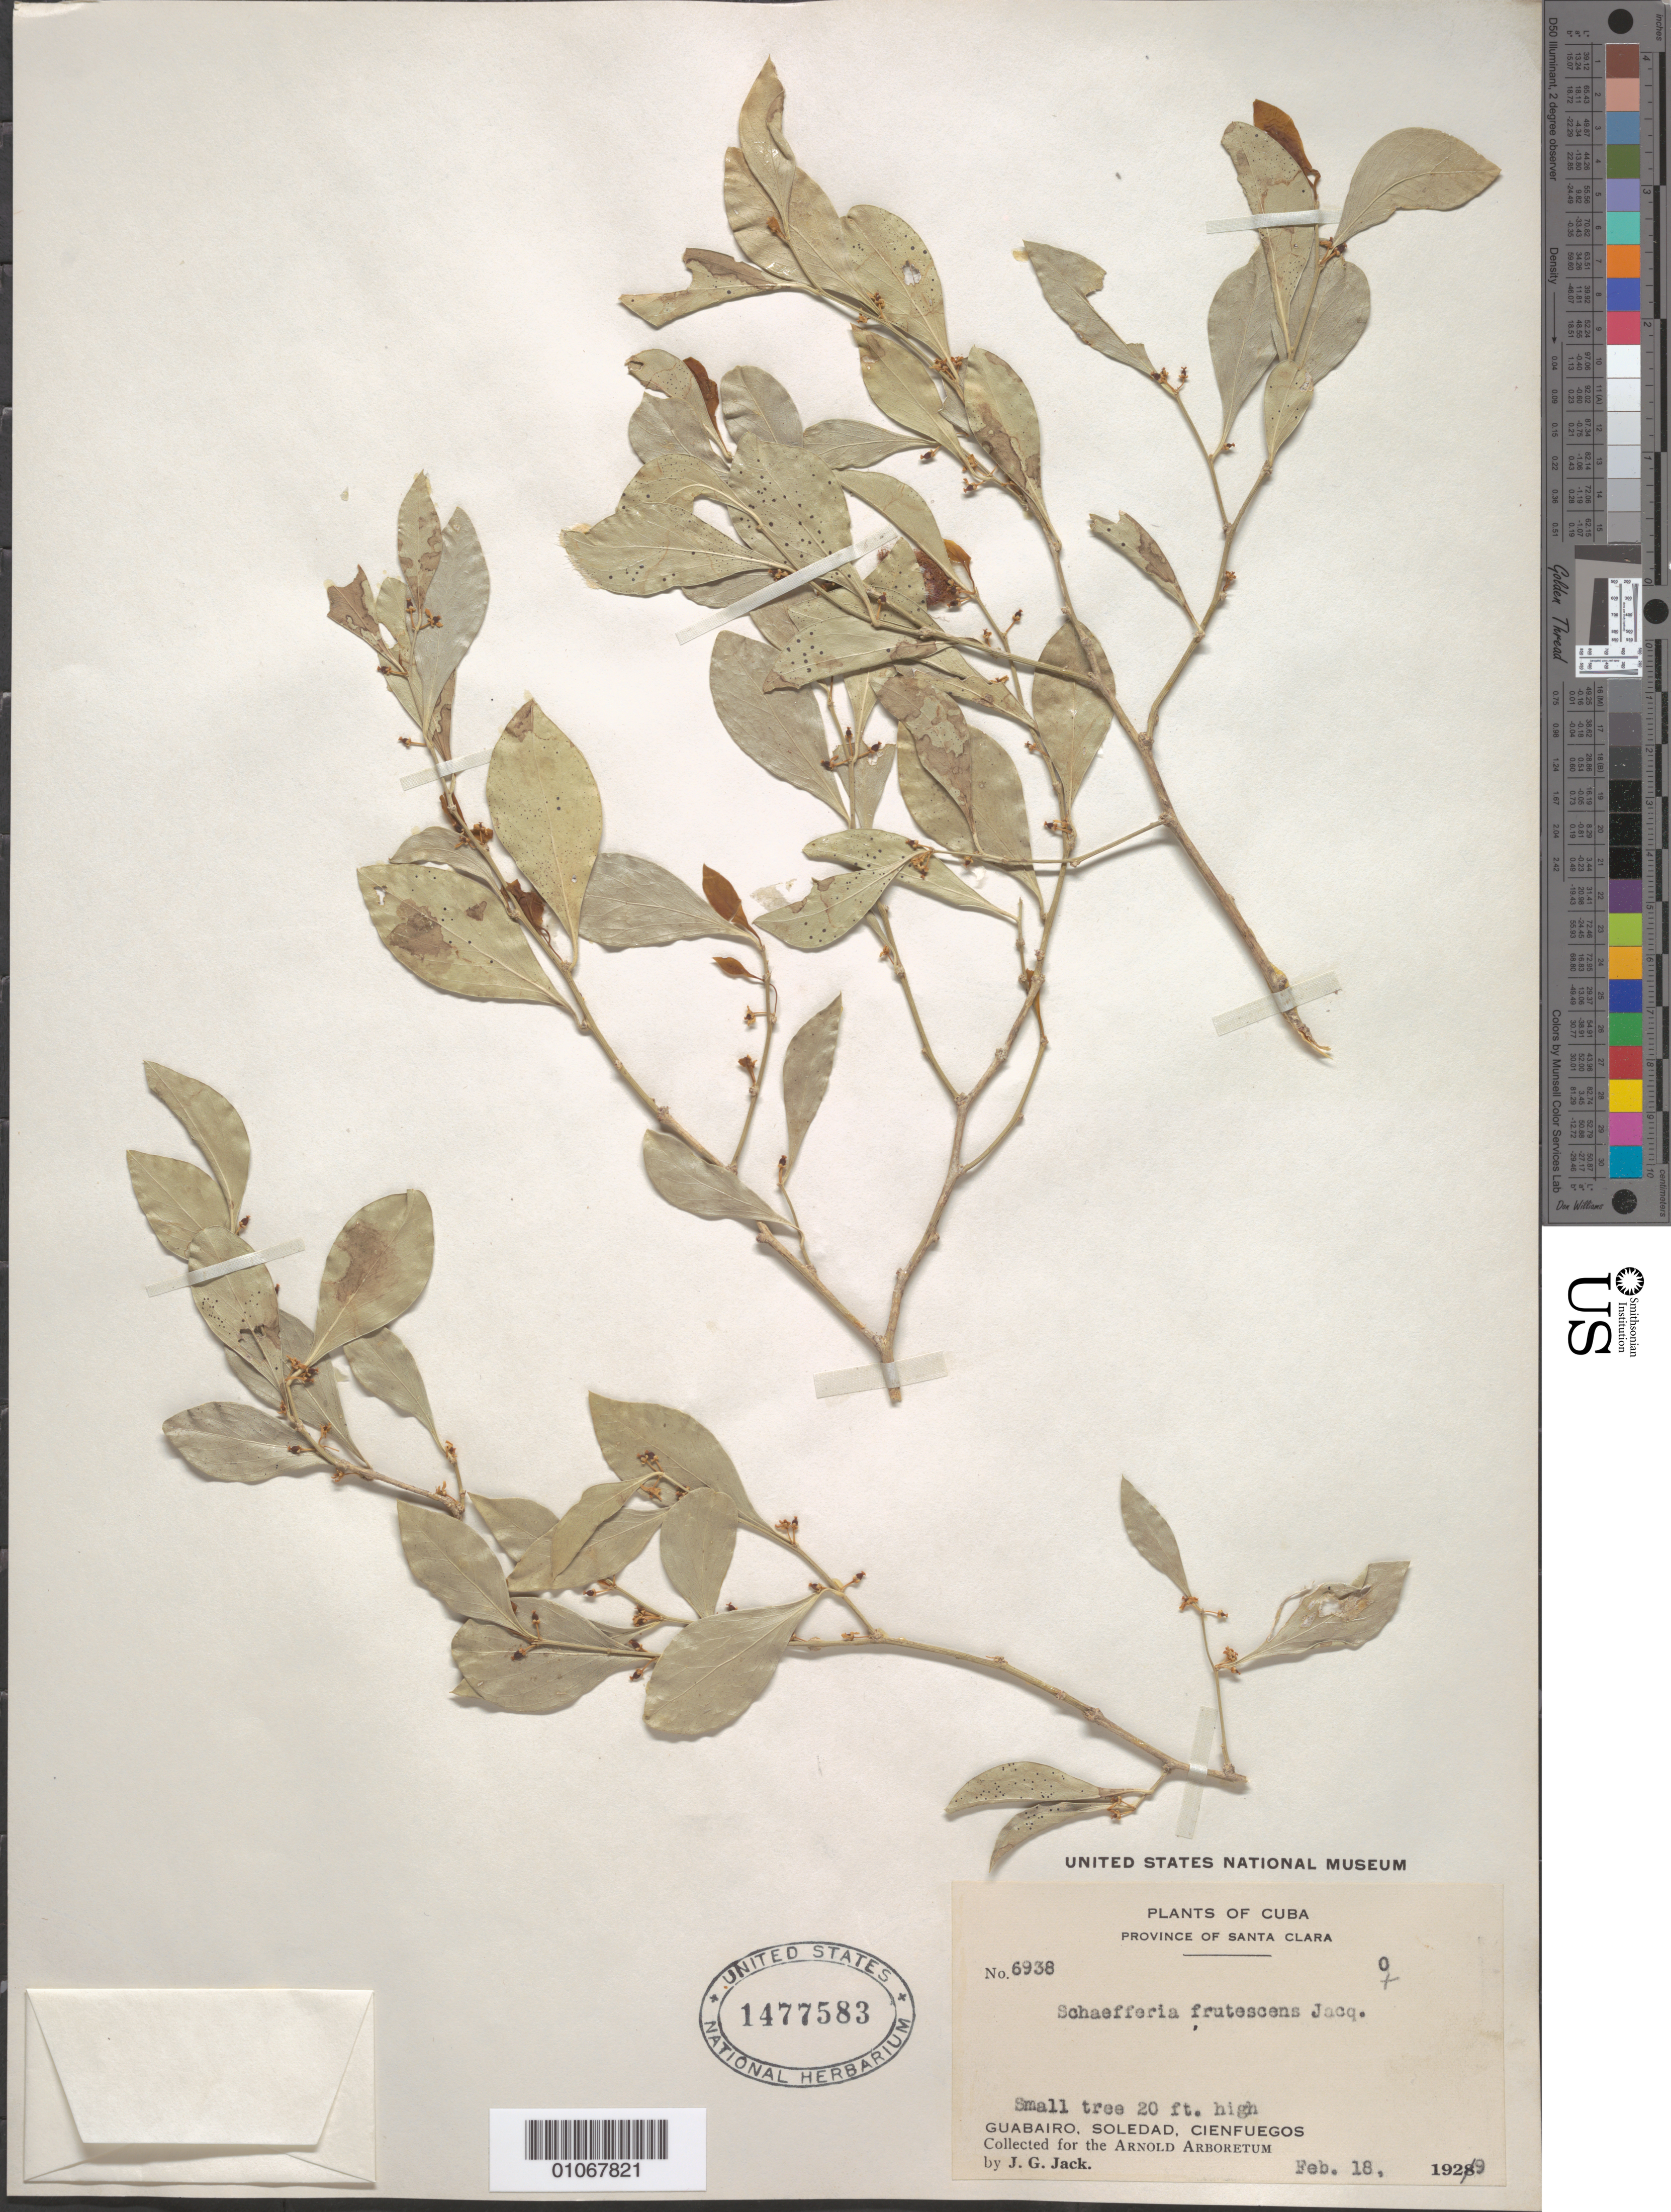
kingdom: Plantae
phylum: Tracheophyta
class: Magnoliopsida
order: Celastrales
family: Celastraceae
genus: Schaefferia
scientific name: Schaefferia frutescens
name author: Jacq.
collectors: J. G. Jack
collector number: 6938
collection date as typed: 18 Feb 1929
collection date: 1929-02-18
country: Cuba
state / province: Cienfuegos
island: Cuba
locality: Guabairo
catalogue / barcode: US 1477583